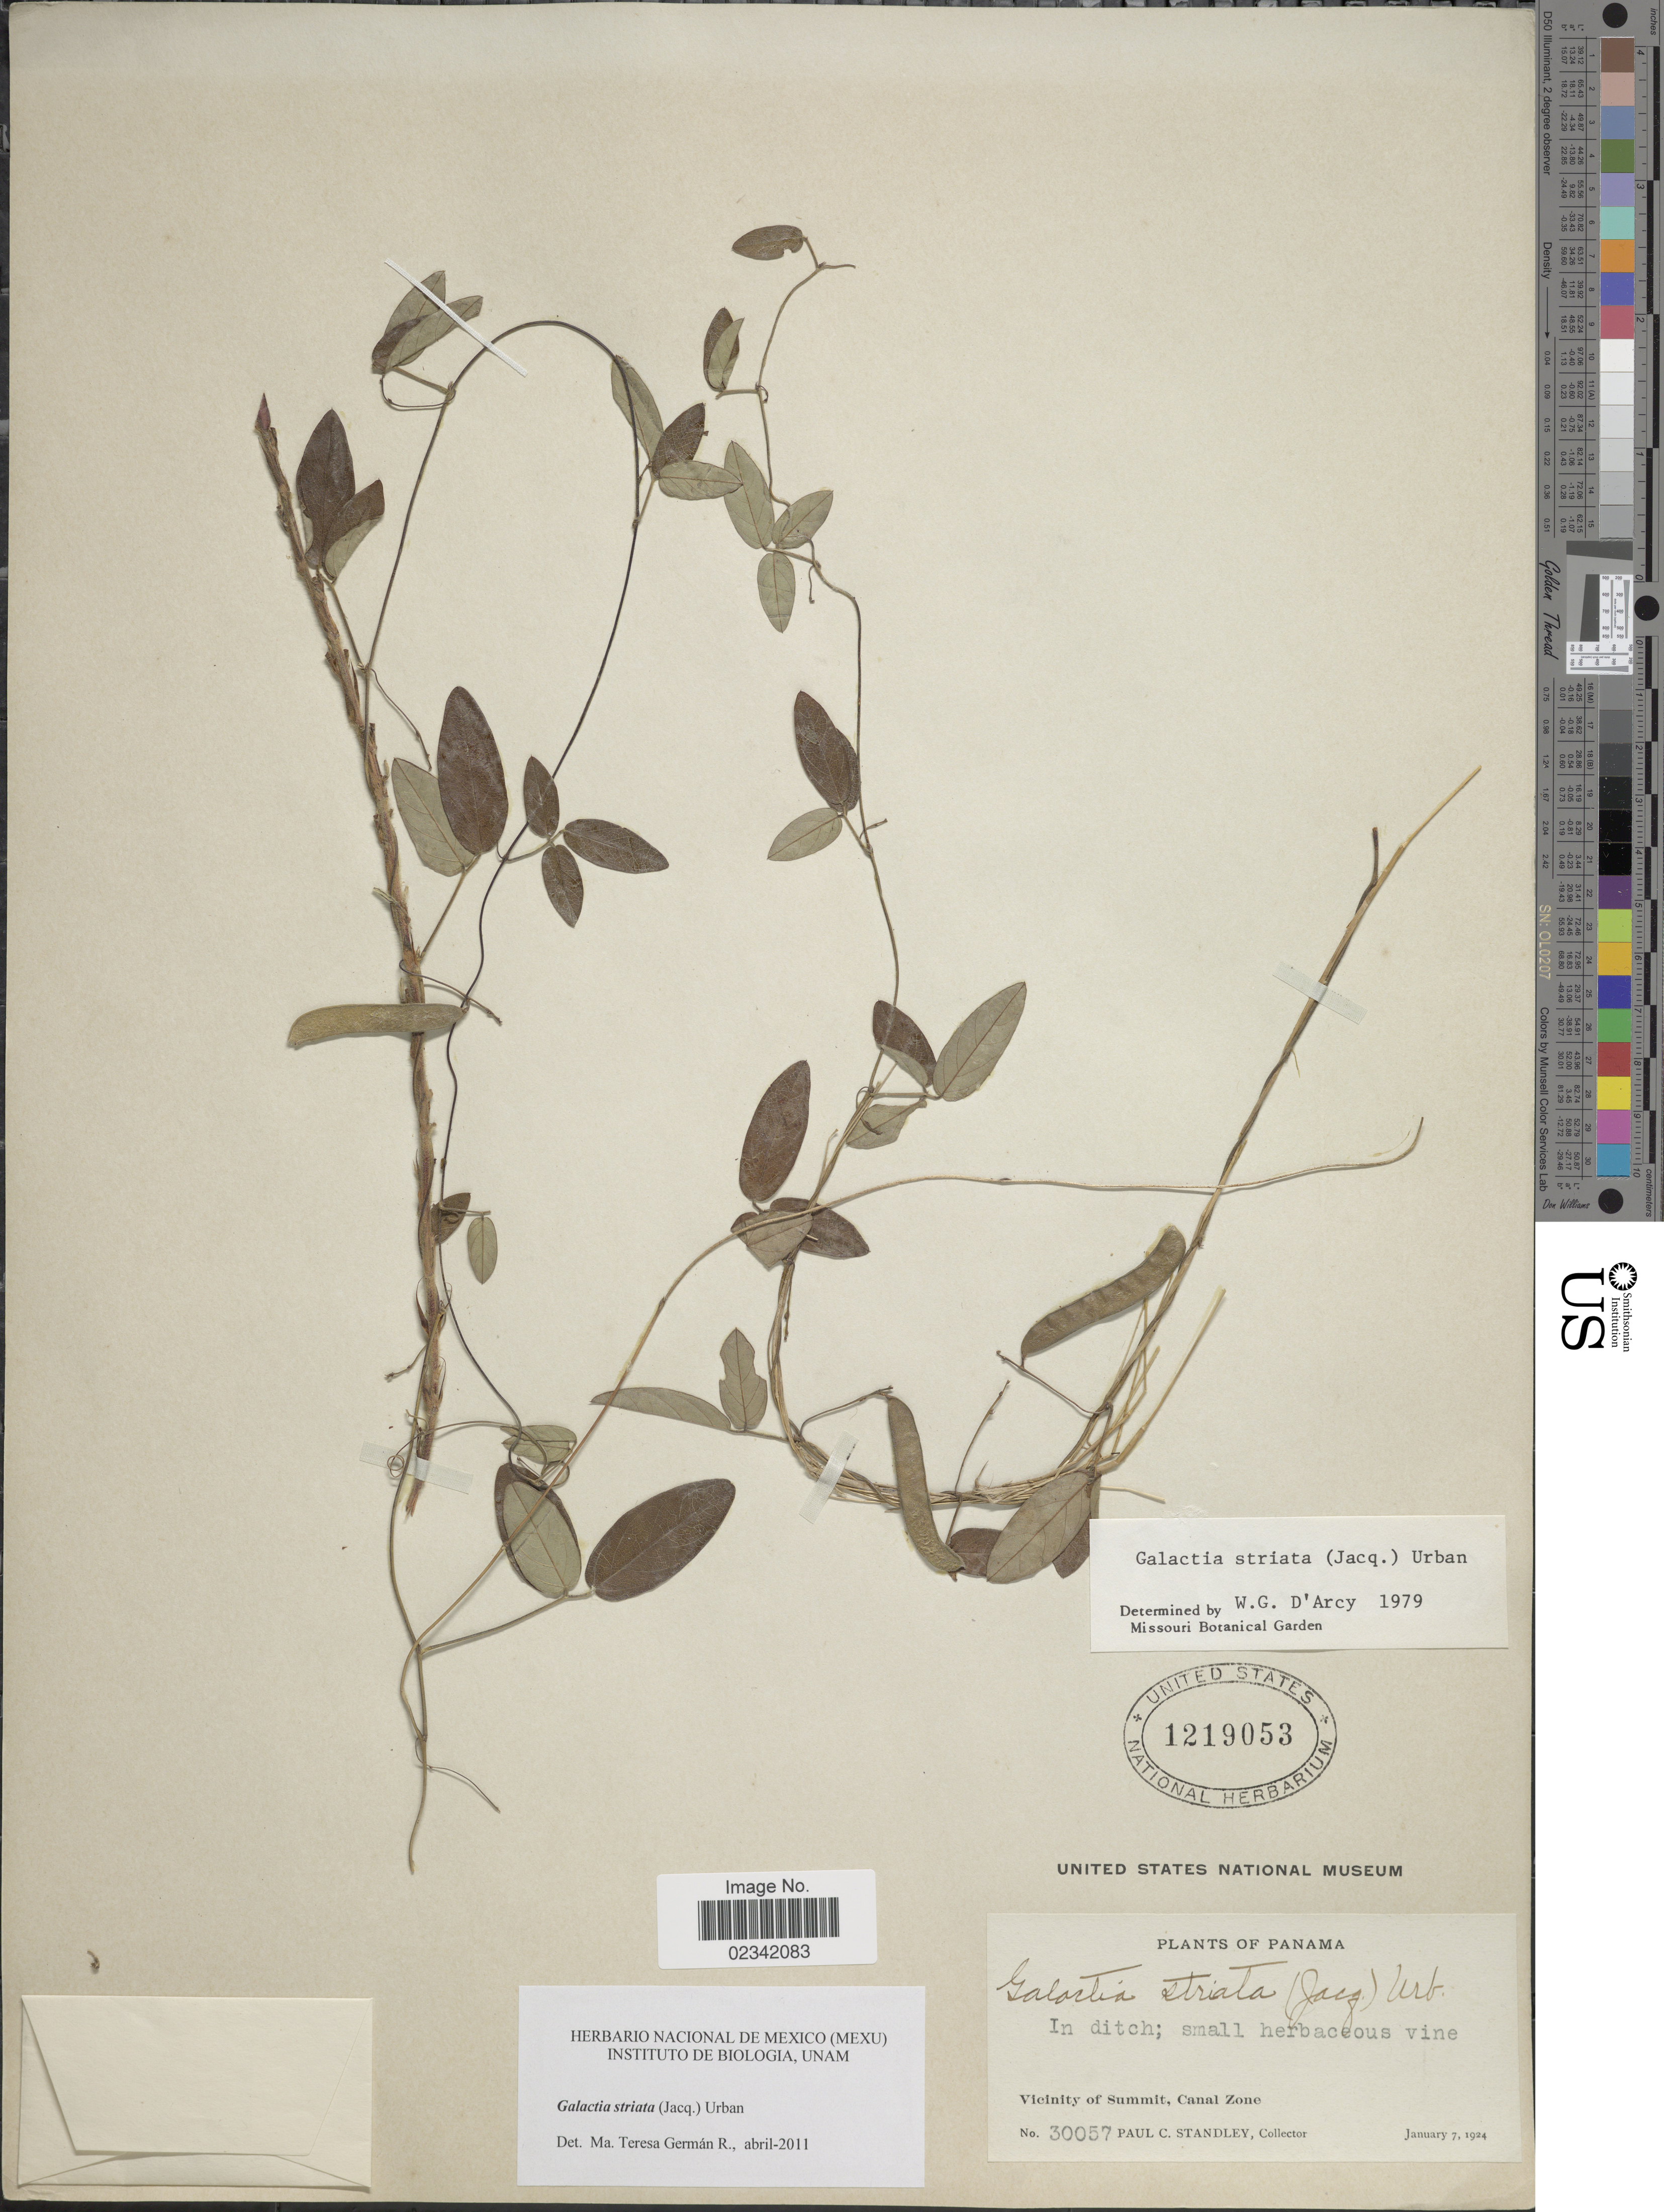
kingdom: Plantae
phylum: Tracheophyta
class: Magnoliopsida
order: Fabales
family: Fabaceae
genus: Galactia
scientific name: Galactia striata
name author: (Jacq.) Urb.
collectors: P. C. Standley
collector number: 30057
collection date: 1924-01-07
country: Panama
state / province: Colón / Panamá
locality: Vicinity of Summit, Canal Zone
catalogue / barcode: US 1219053